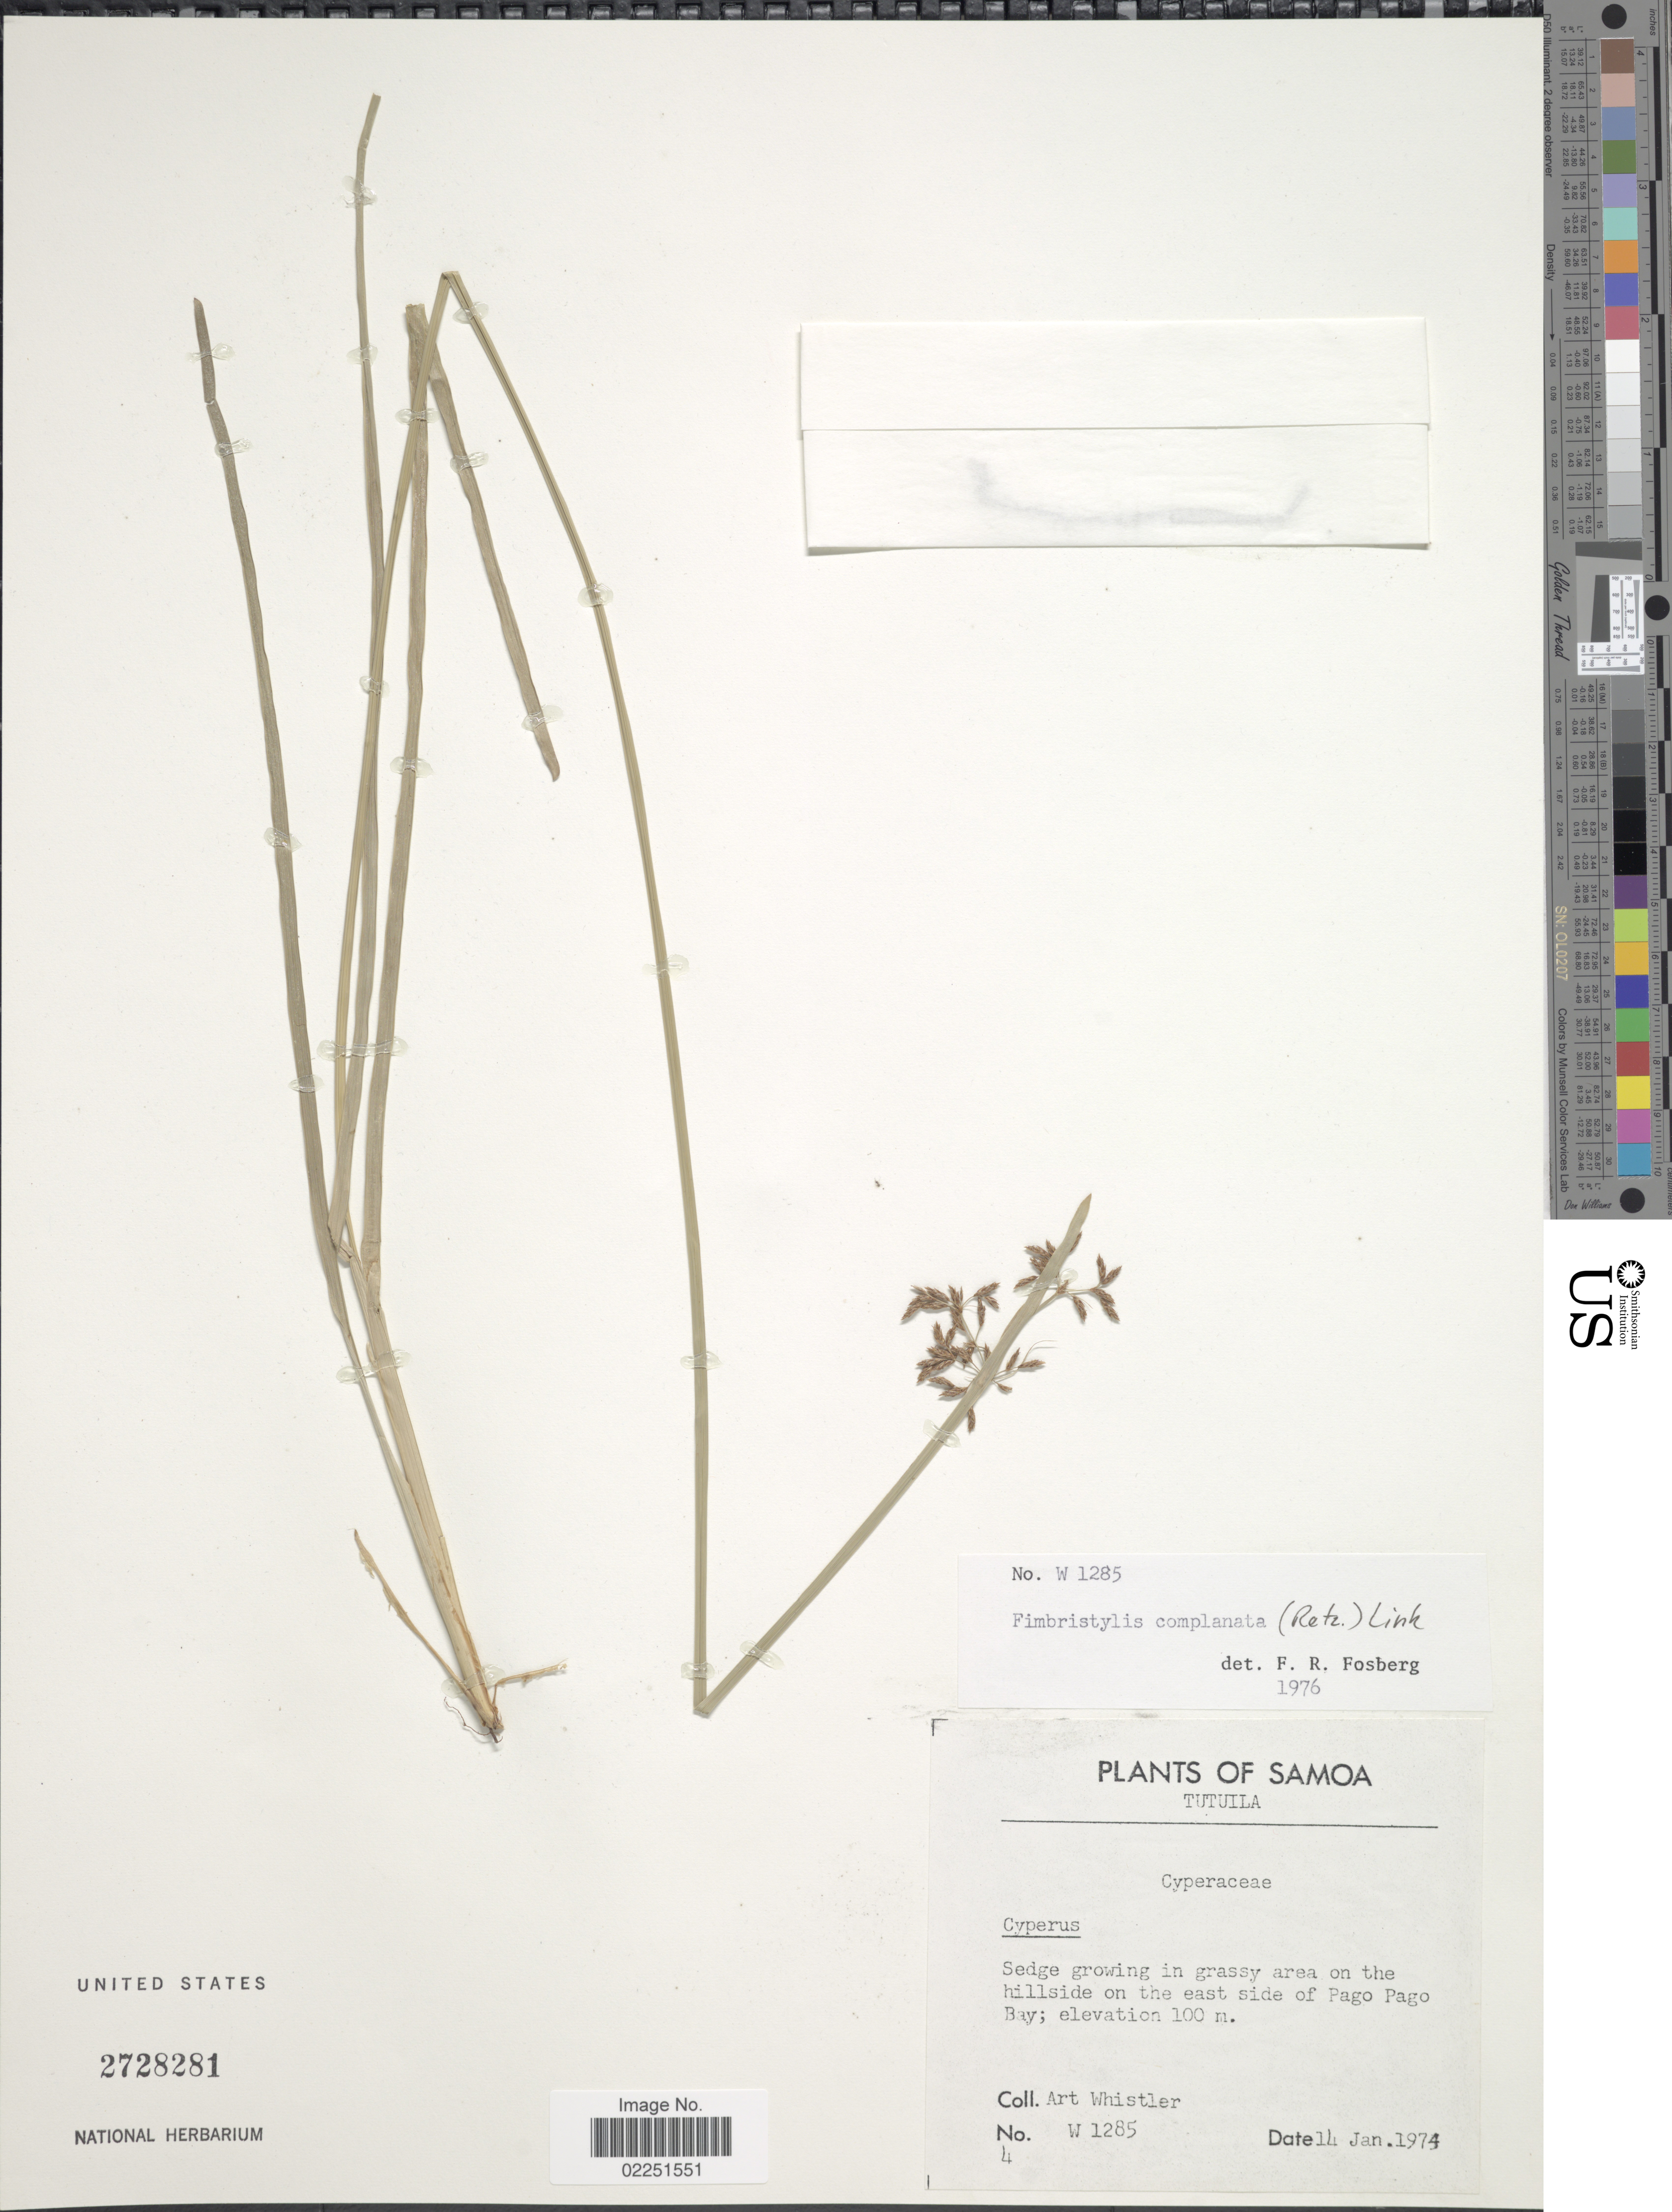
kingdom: Plantae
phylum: Tracheophyta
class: Liliopsida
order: Poales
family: Cyperaceae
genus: Fimbristylis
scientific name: Fimbristylis complanata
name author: (Retz.) Link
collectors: A. Whistler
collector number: W1285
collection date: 1974-01-14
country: American Samoa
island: Tutuila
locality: Tutuila, grassy area on the hillside on the east side of Pago Pago Bay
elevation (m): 100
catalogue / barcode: US 2728281